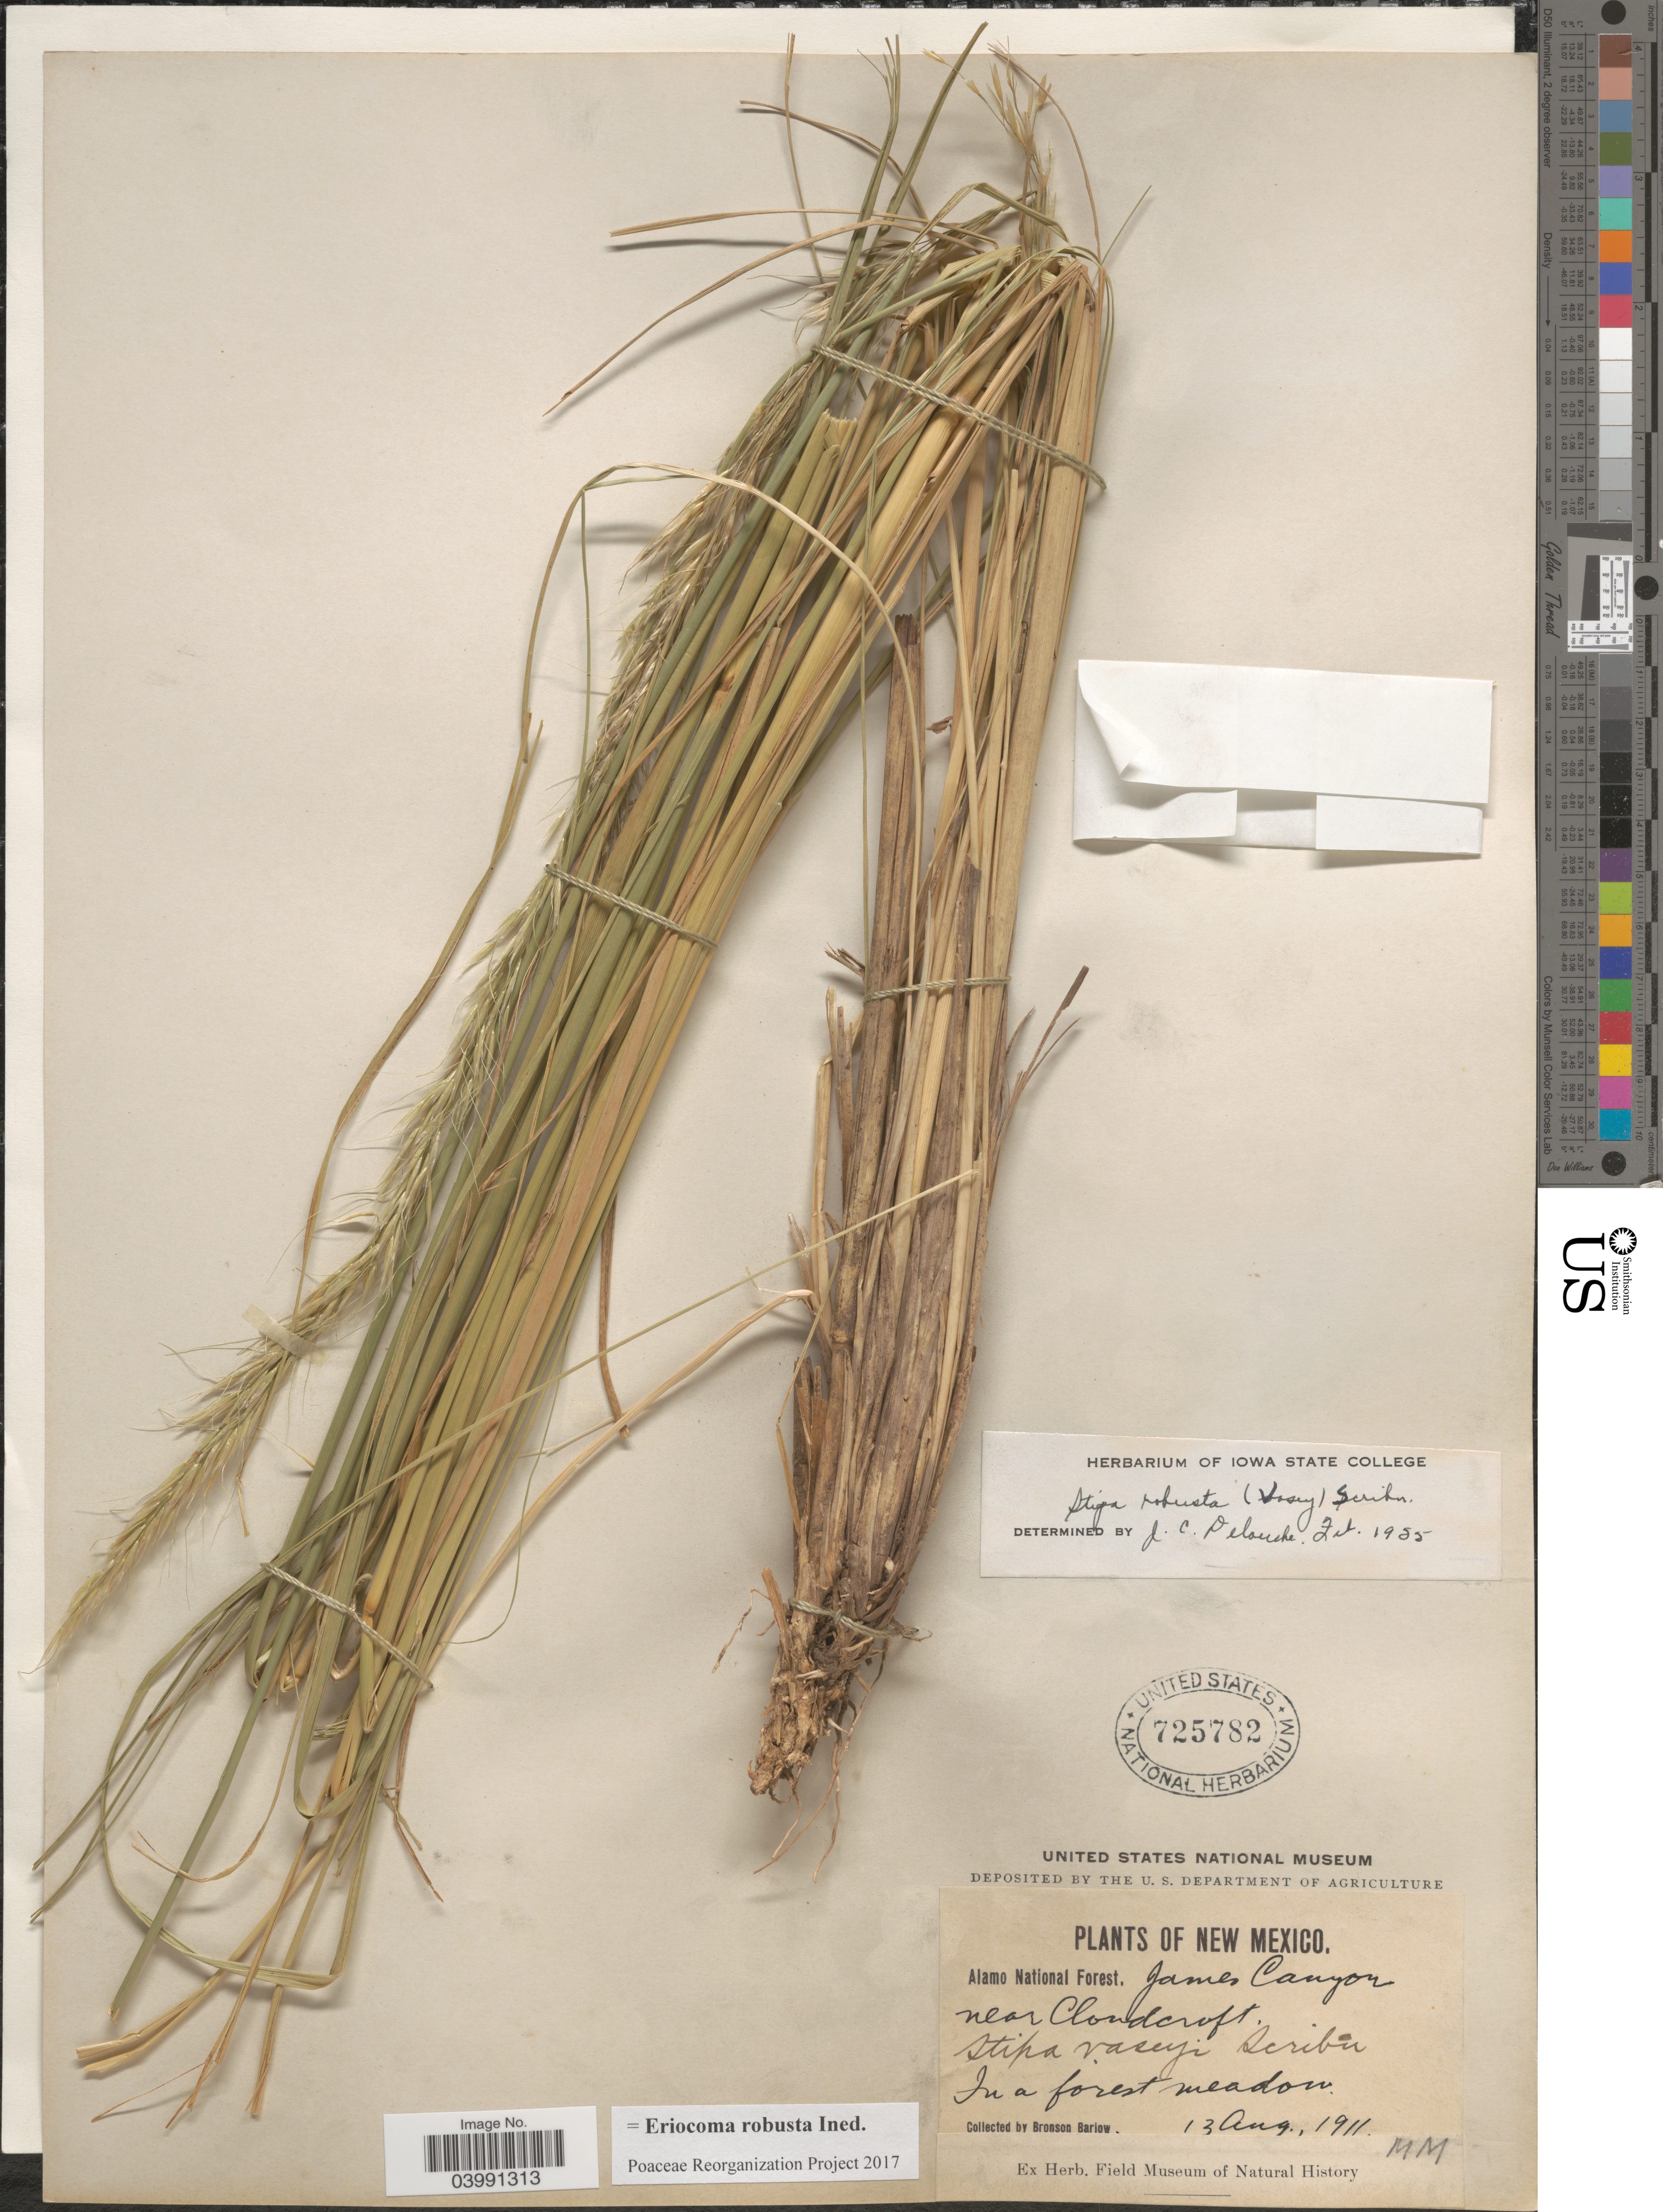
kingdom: Plantae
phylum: Tracheophyta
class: Liliopsida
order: Poales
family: Poaceae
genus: Eriocoma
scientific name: Eriocoma robusta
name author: (Vasey) Romasch.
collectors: Barlow, B.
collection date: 1911-08-13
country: United States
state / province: New Mexico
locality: Alamo National Forest. James Canyon near Cloudcroft.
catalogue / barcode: US 725782